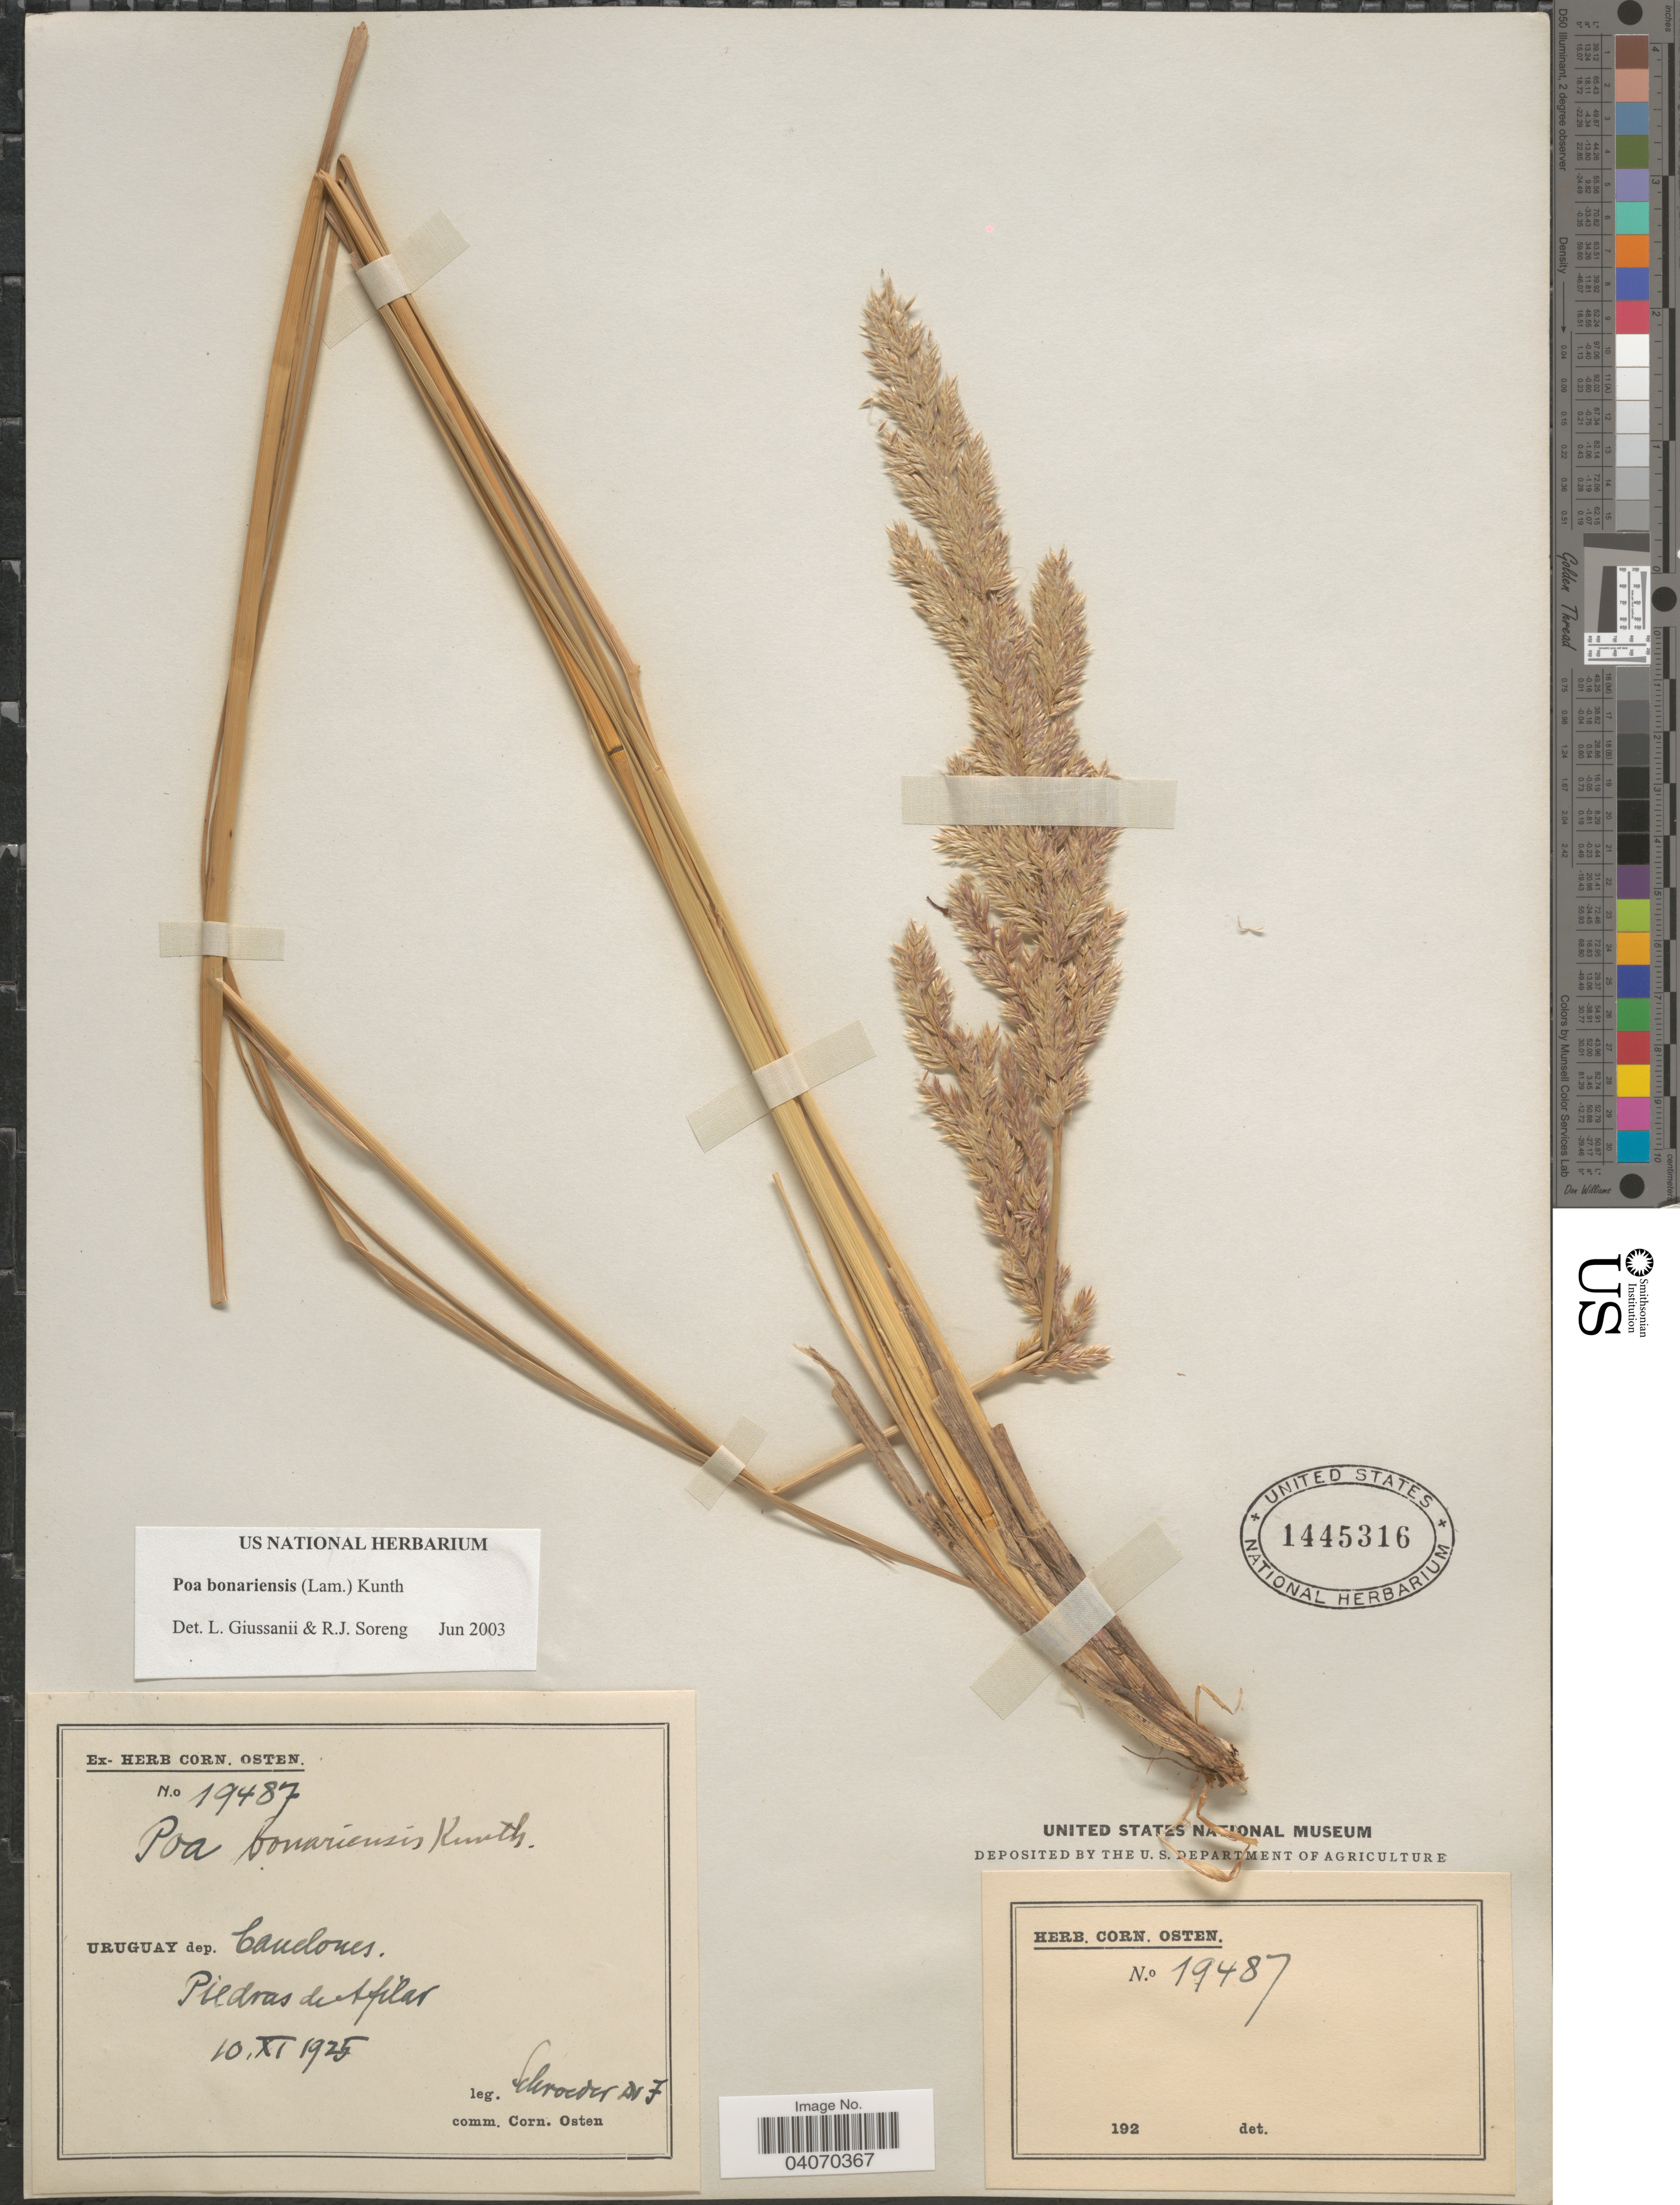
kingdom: Plantae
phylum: Tracheophyta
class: Liliopsida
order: Poales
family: Poaceae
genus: Poa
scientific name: Poa bonariensis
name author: (Lam.) Kunth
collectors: F. Schroeder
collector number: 19487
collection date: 1925-11-10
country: Uruguay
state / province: Canelones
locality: Piedras de Afilar. Dep. Canoles.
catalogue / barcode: US 1445316